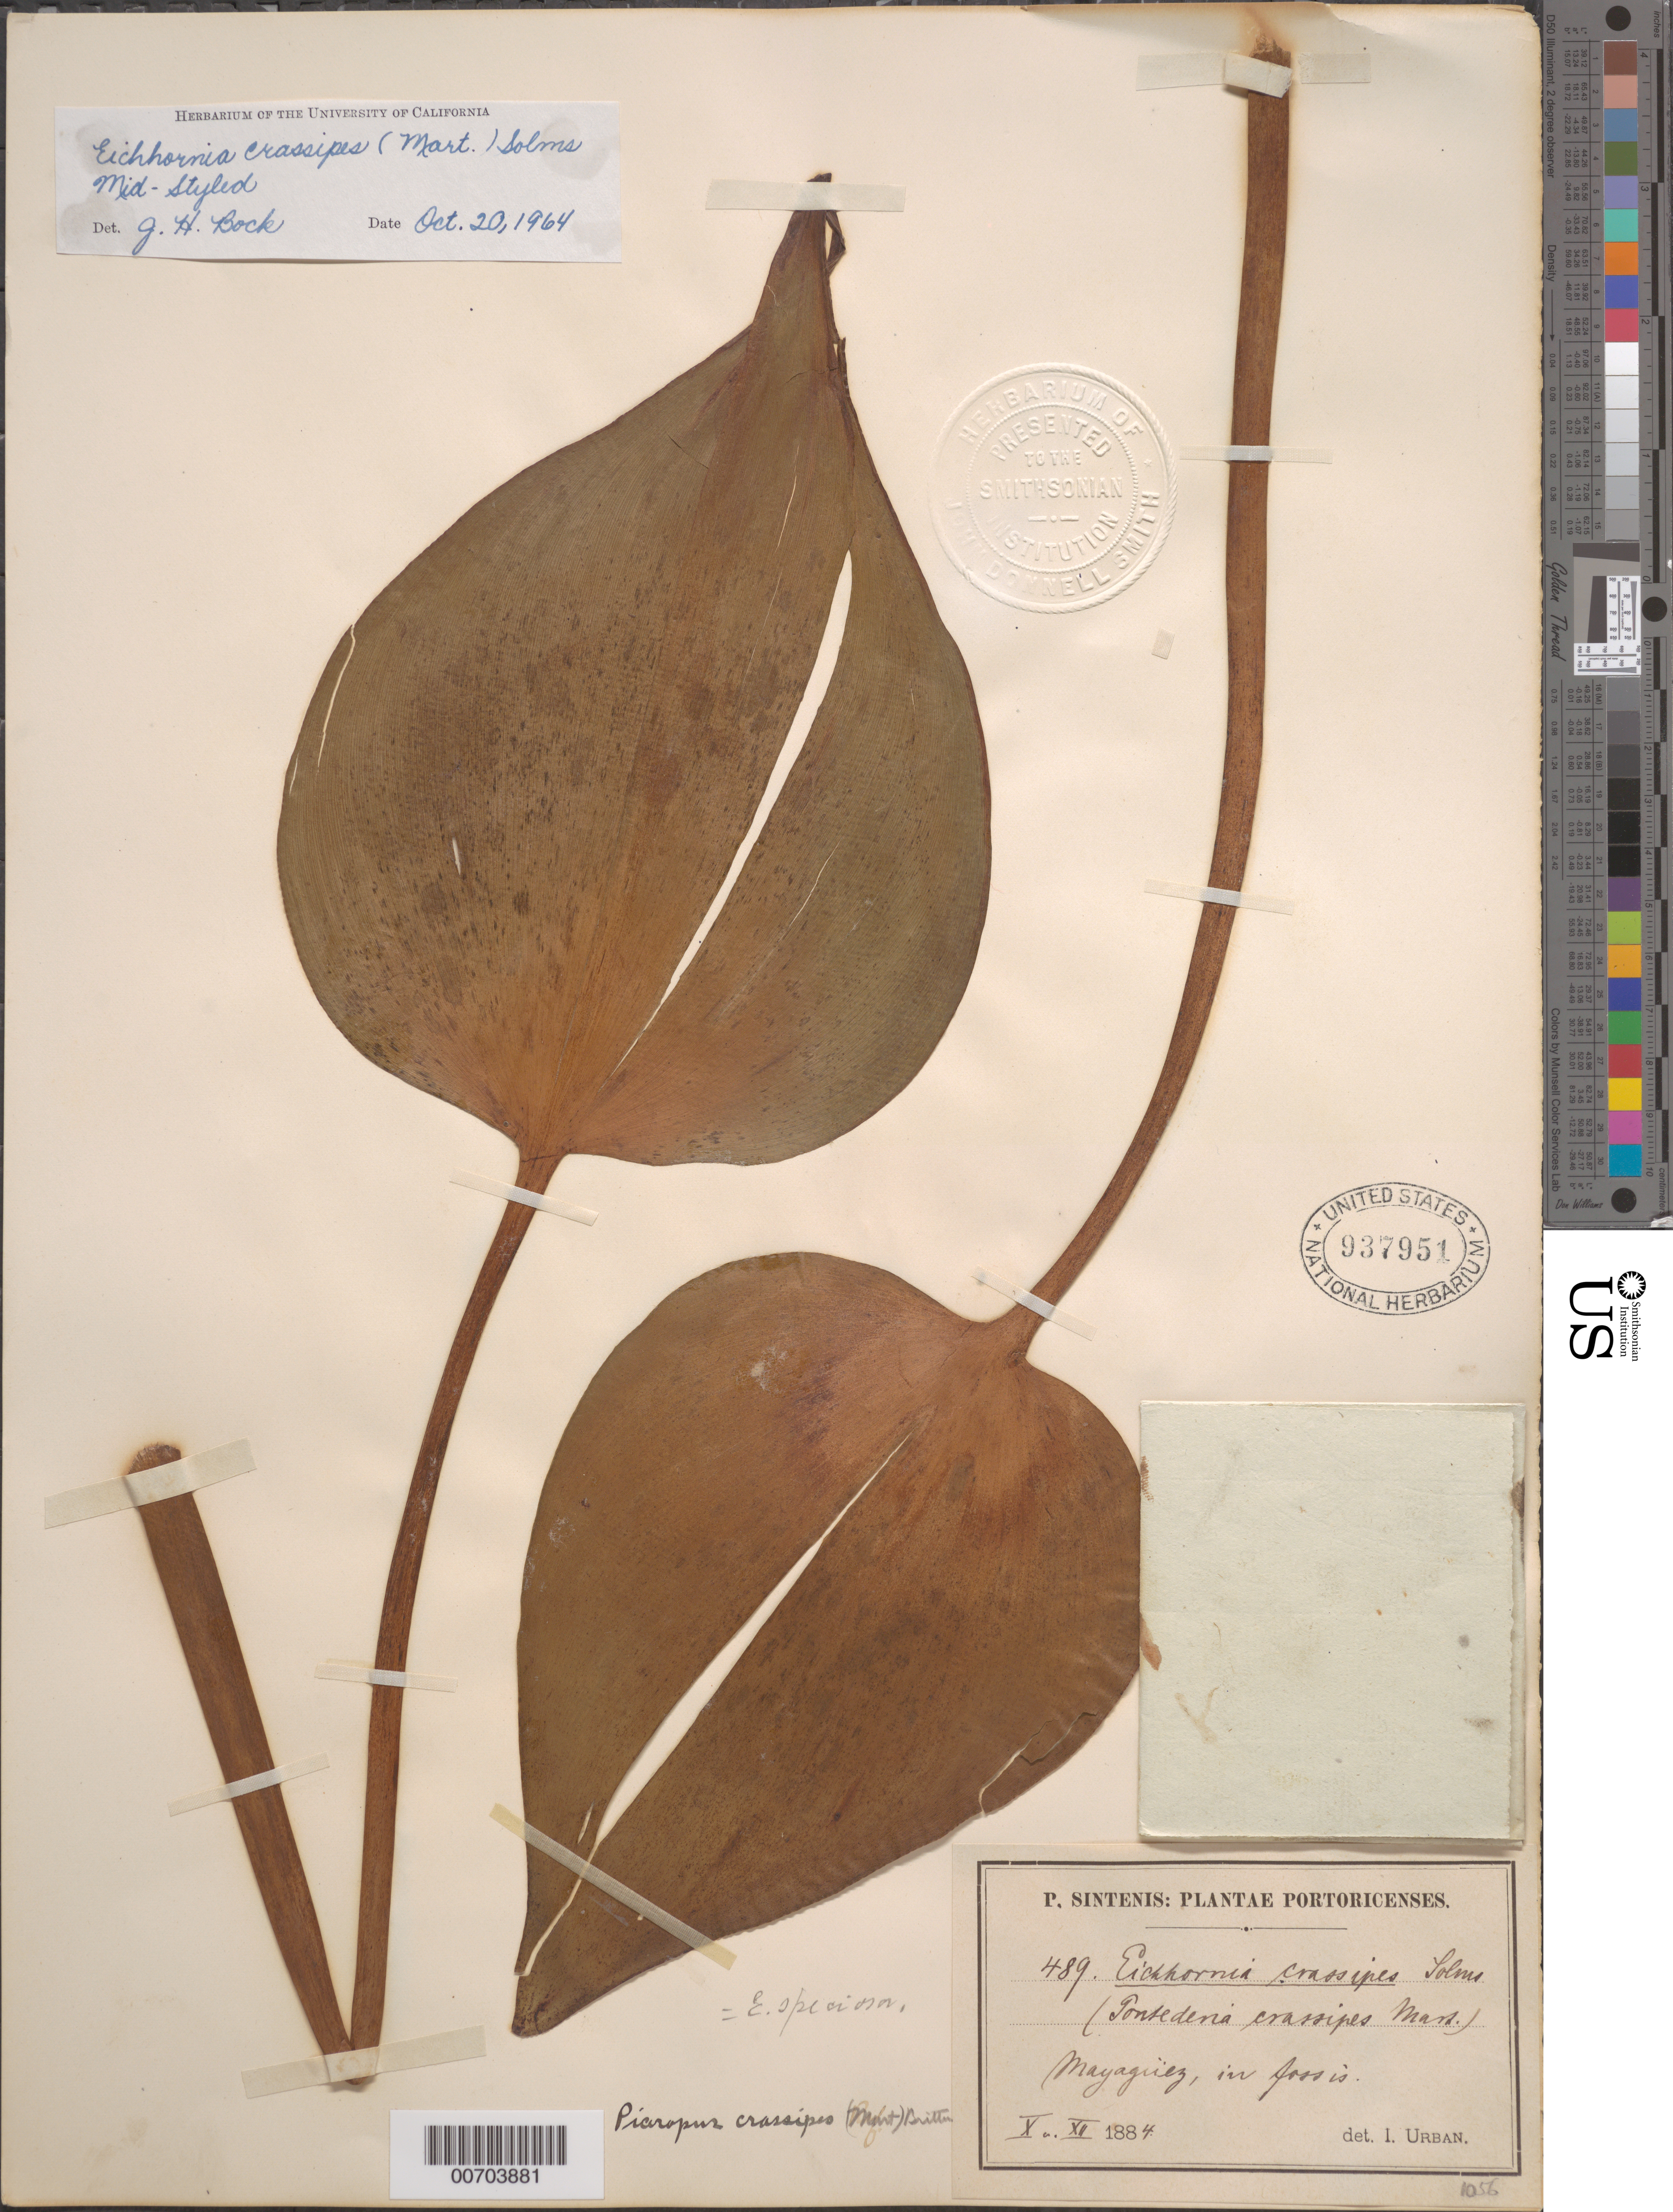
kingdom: Plantae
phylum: Tracheophyta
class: Liliopsida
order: Commelinales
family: Pontederiaceae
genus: Eichhornia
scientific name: Eichhornia crassipes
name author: (Mart.) Solms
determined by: Bock, J. H.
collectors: P. Sintenis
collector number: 489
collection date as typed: May 1884 to -- Jul 1884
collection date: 1884-05/1884-07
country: Puerto Rico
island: Greater Antilles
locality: Mayagüez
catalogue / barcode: US 937951